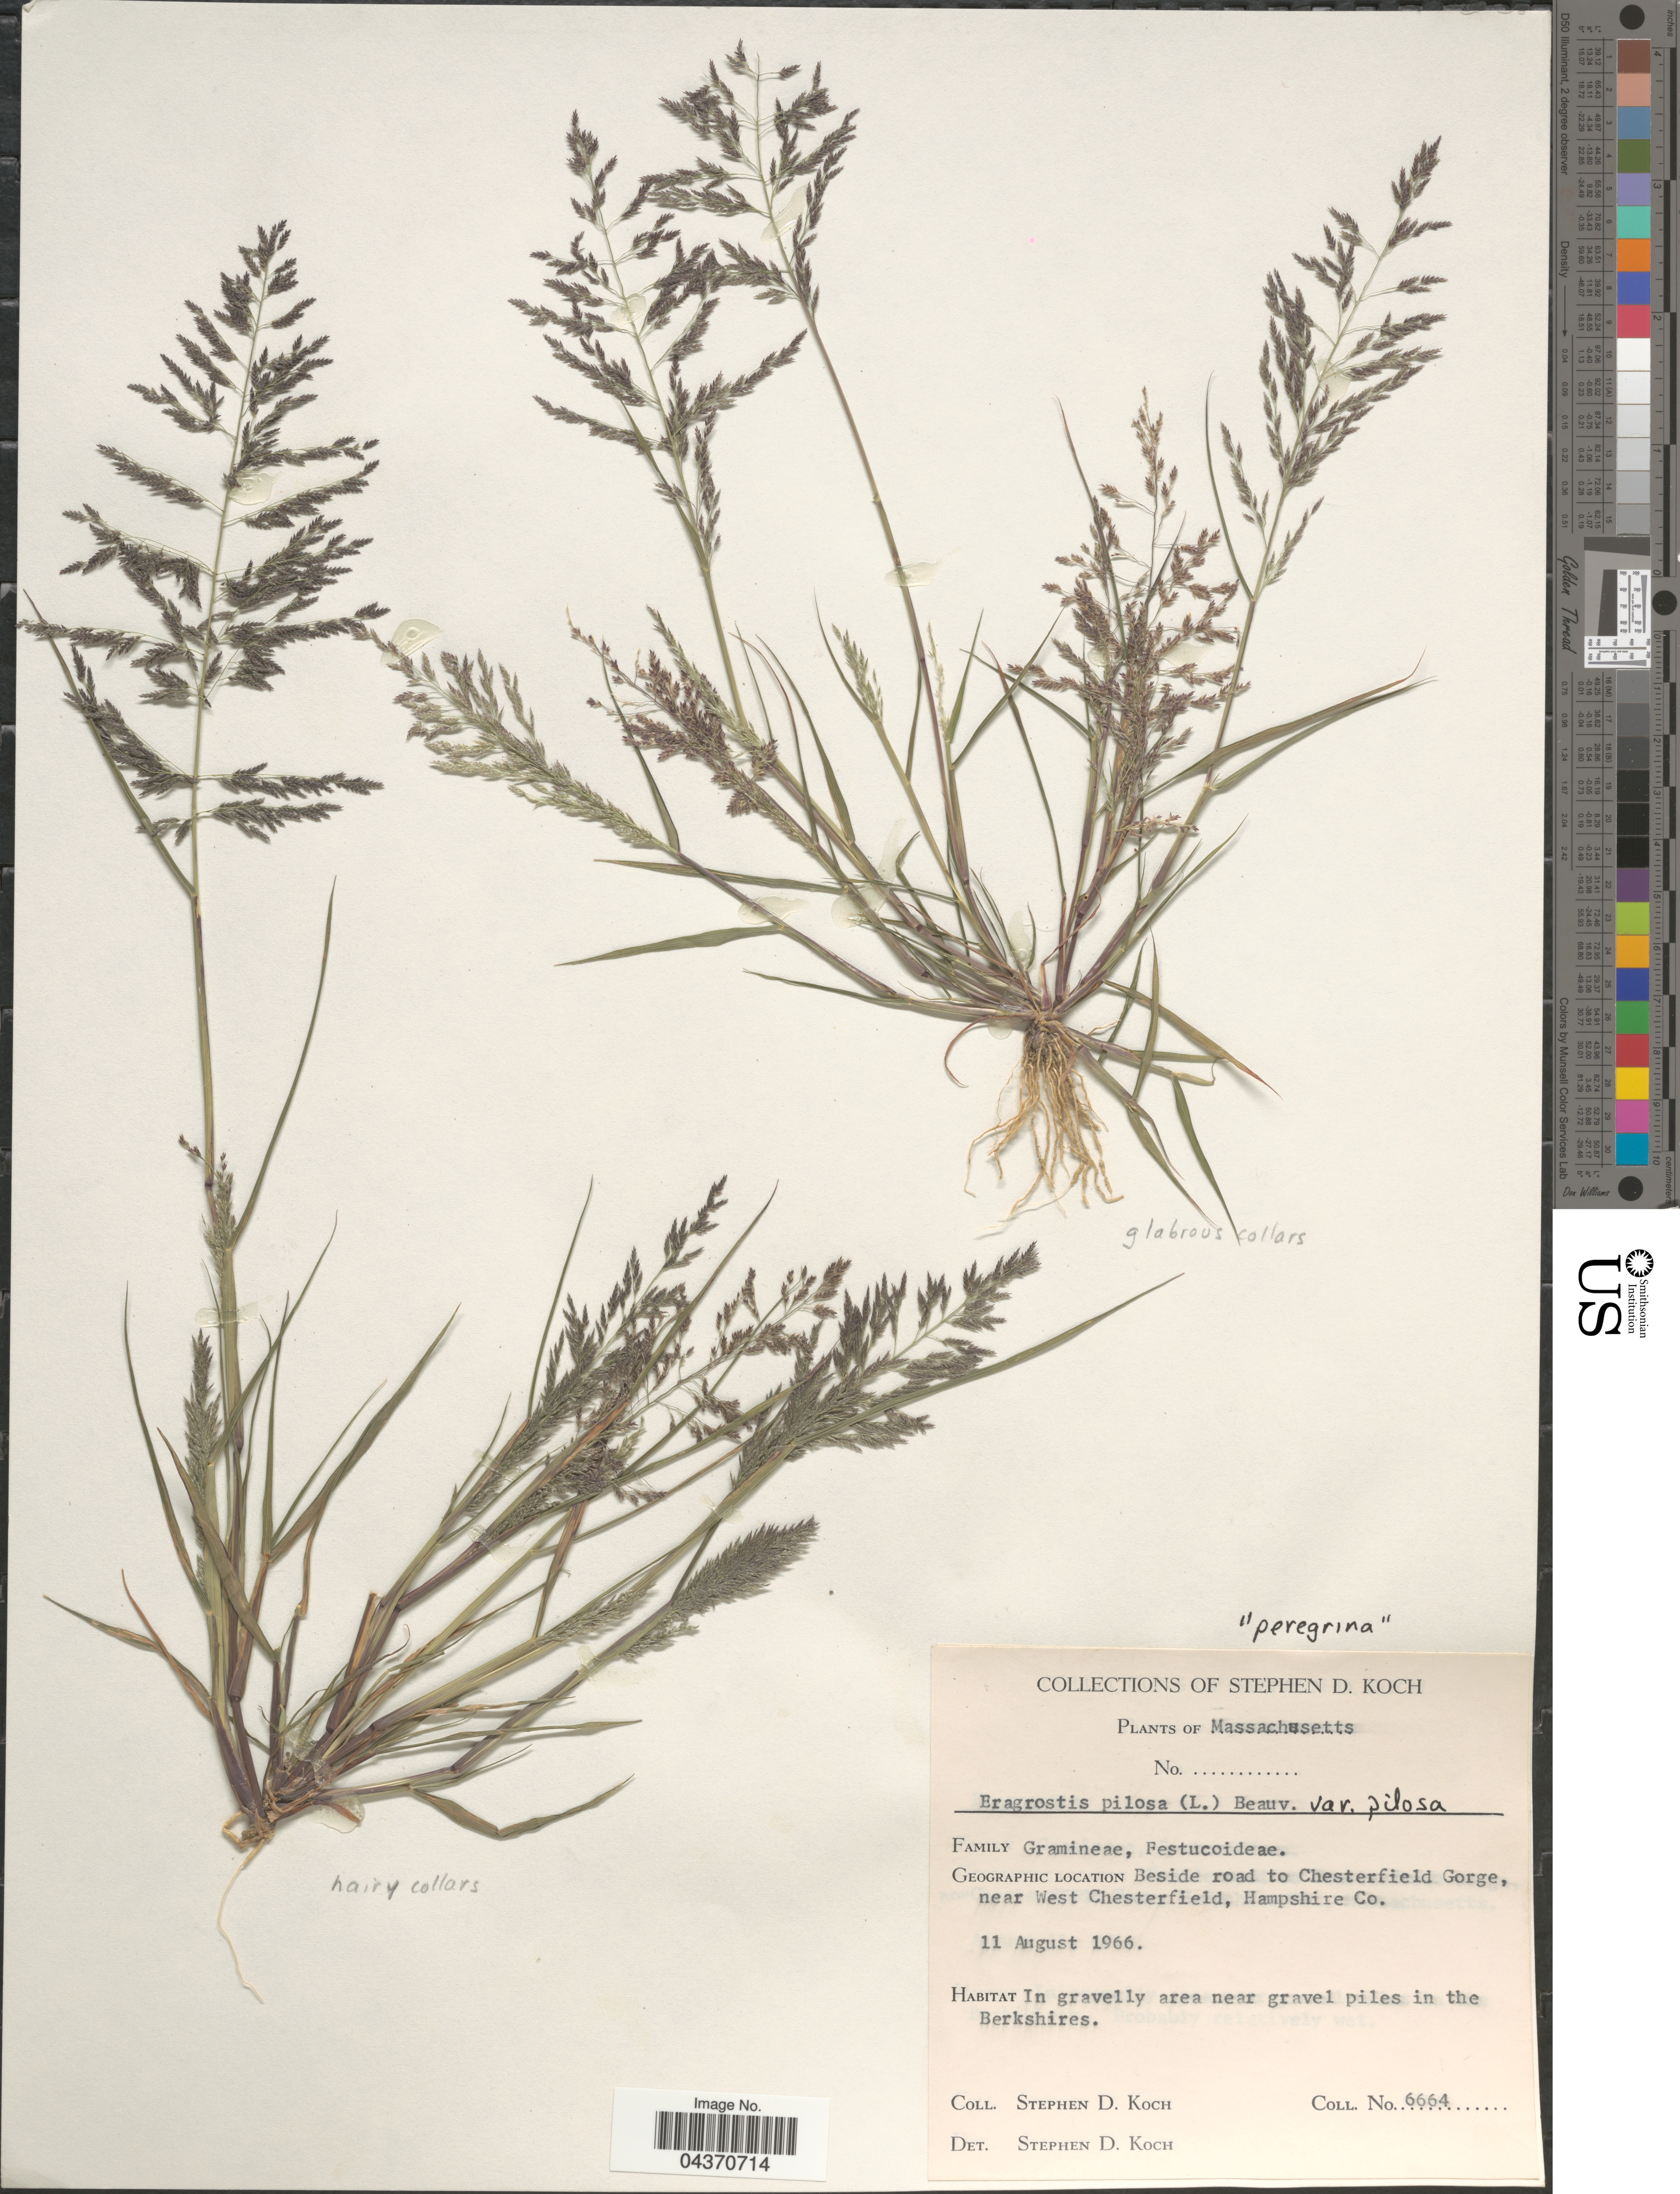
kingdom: Plantae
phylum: Tracheophyta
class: Liliopsida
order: Poales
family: Poaceae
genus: Eragrostis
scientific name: Eragrostis pilosa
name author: (L.) P. Beauv.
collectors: S. D. Koch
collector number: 6664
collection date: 1966-08-11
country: United States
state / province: Massachusetts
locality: Beside road to Chesterfield Gorge, near West Chesterfield, Hampshire Co. In gravelly area near gravel piles in the Berkshires.